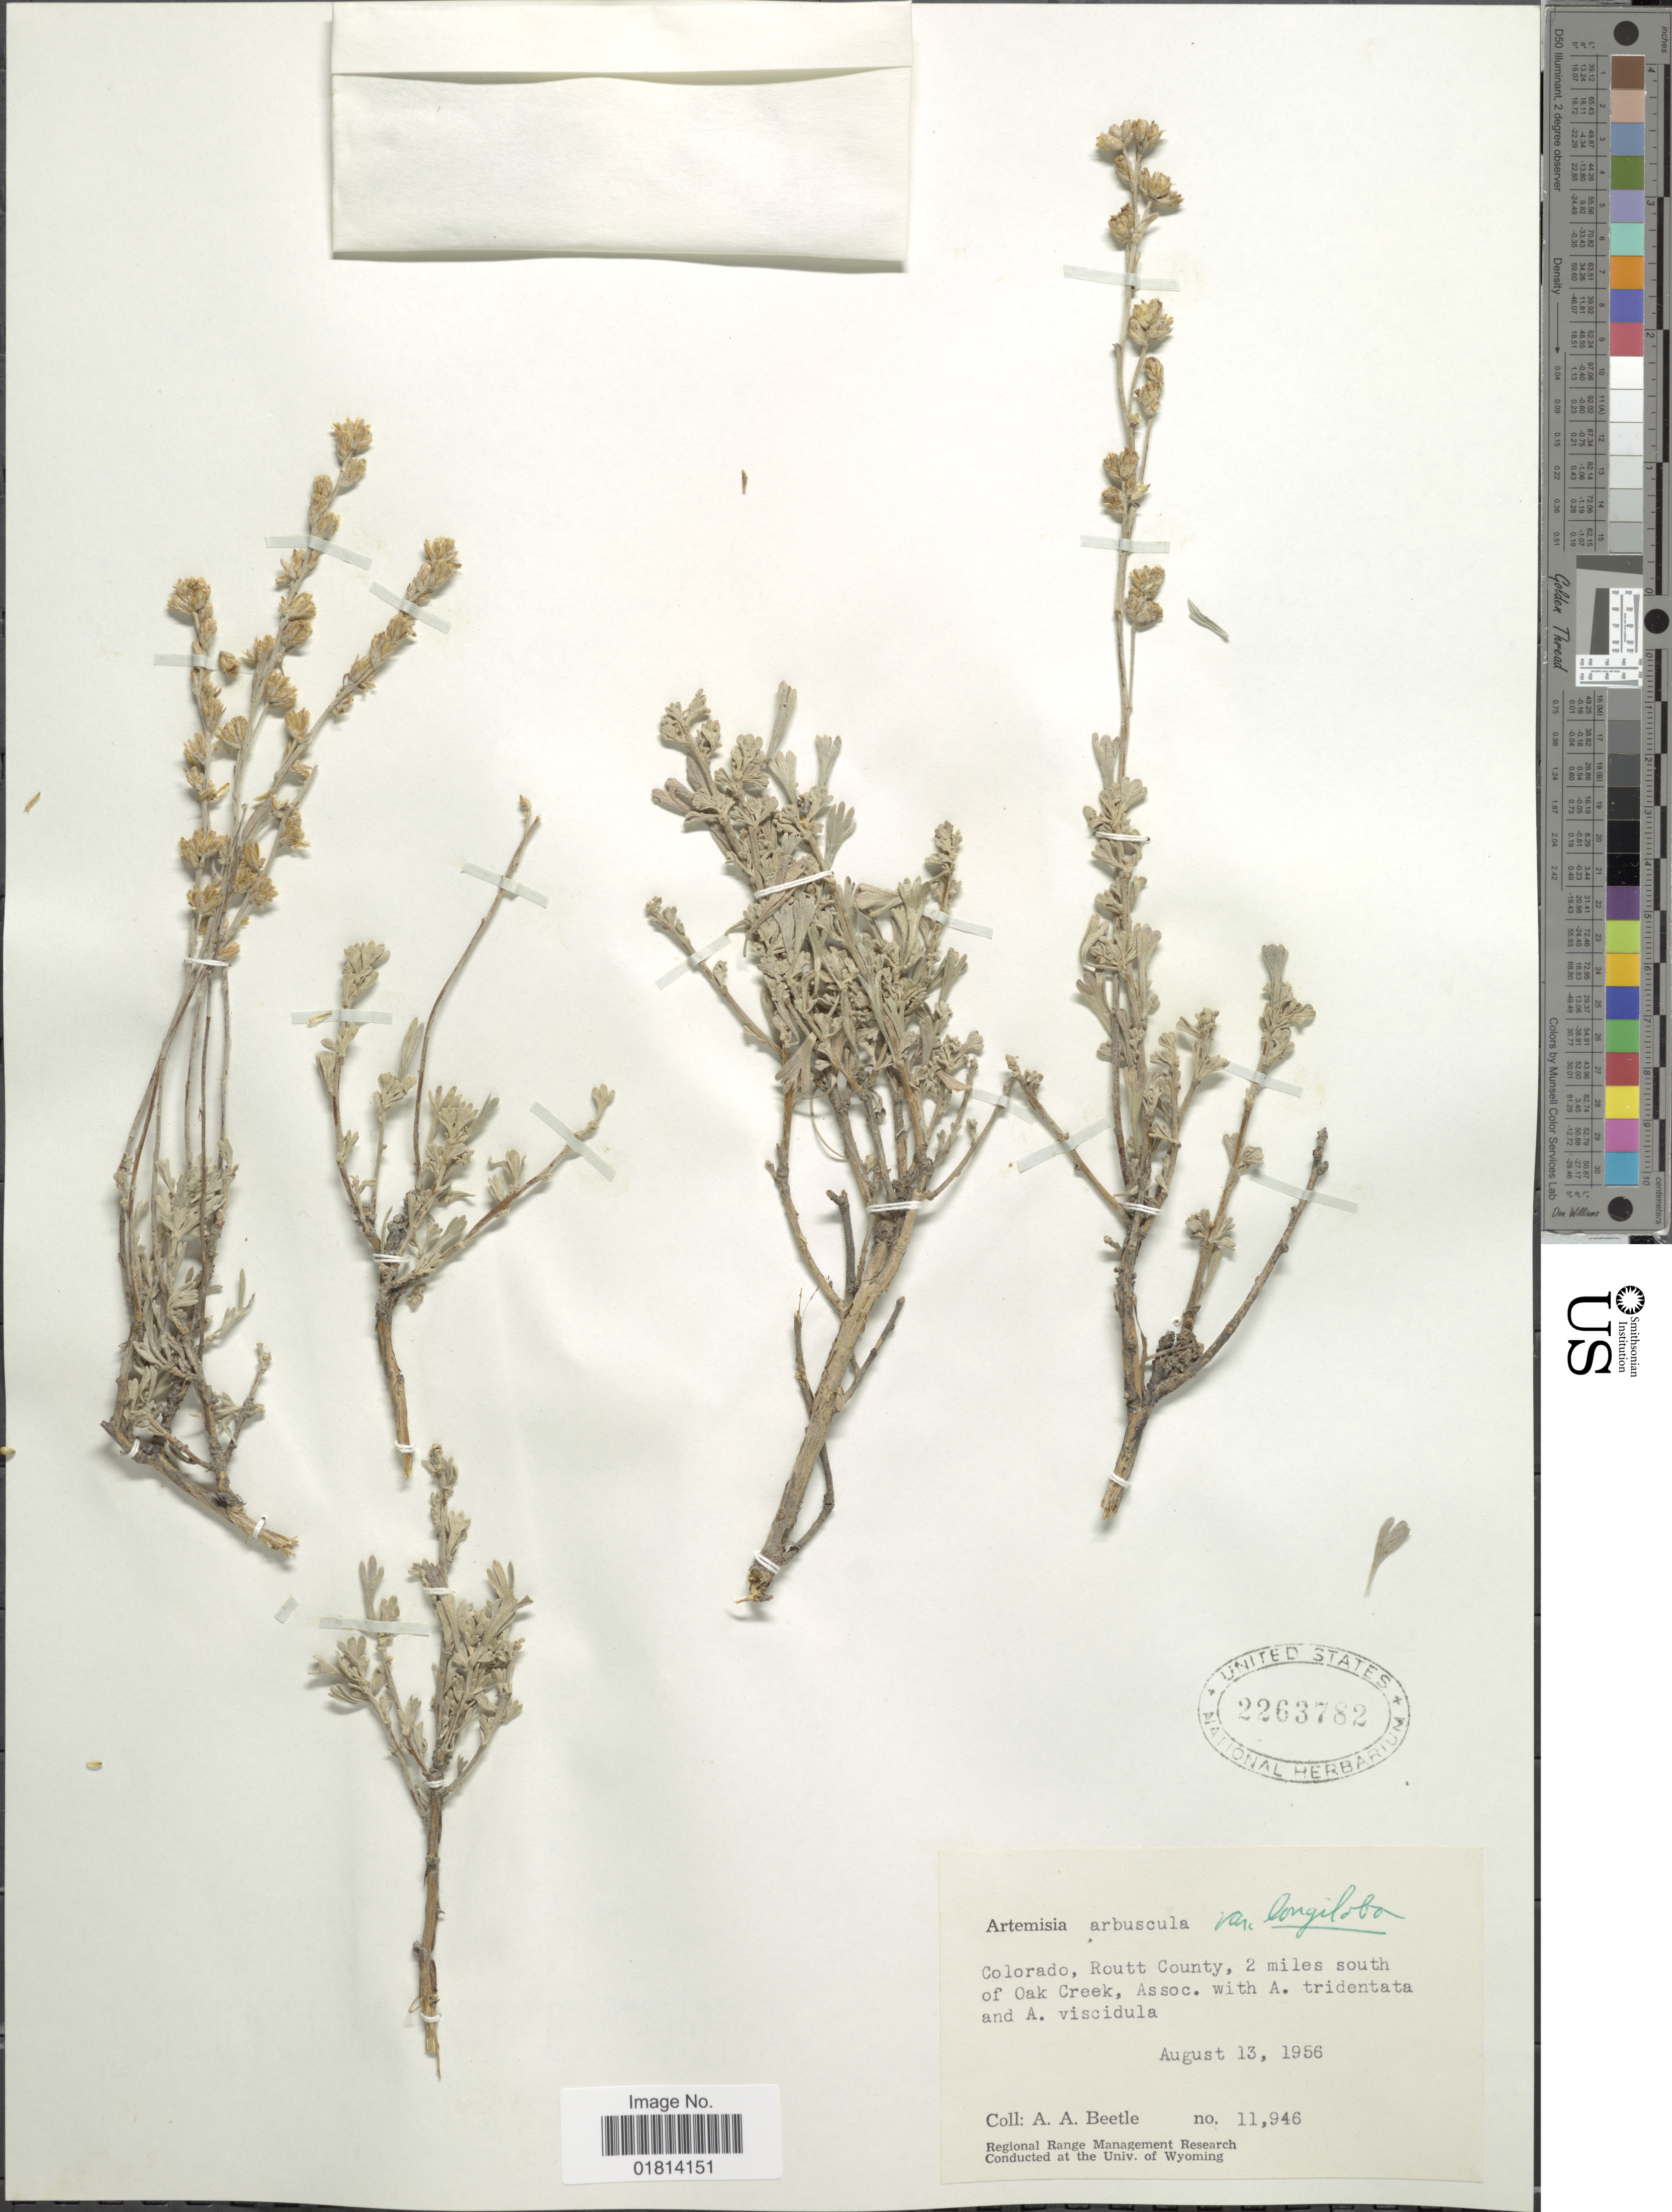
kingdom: Plantae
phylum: Tracheophyta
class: Magnoliopsida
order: Asterales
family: Asteraceae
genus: Artemisia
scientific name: Artemisia arbuscula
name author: Nutt.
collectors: A. A. Beetle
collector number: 11946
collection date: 1956-08-13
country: United States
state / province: Colorado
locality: Colorado, Routt County, 2 miles south of Oak Creek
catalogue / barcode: US 2263782